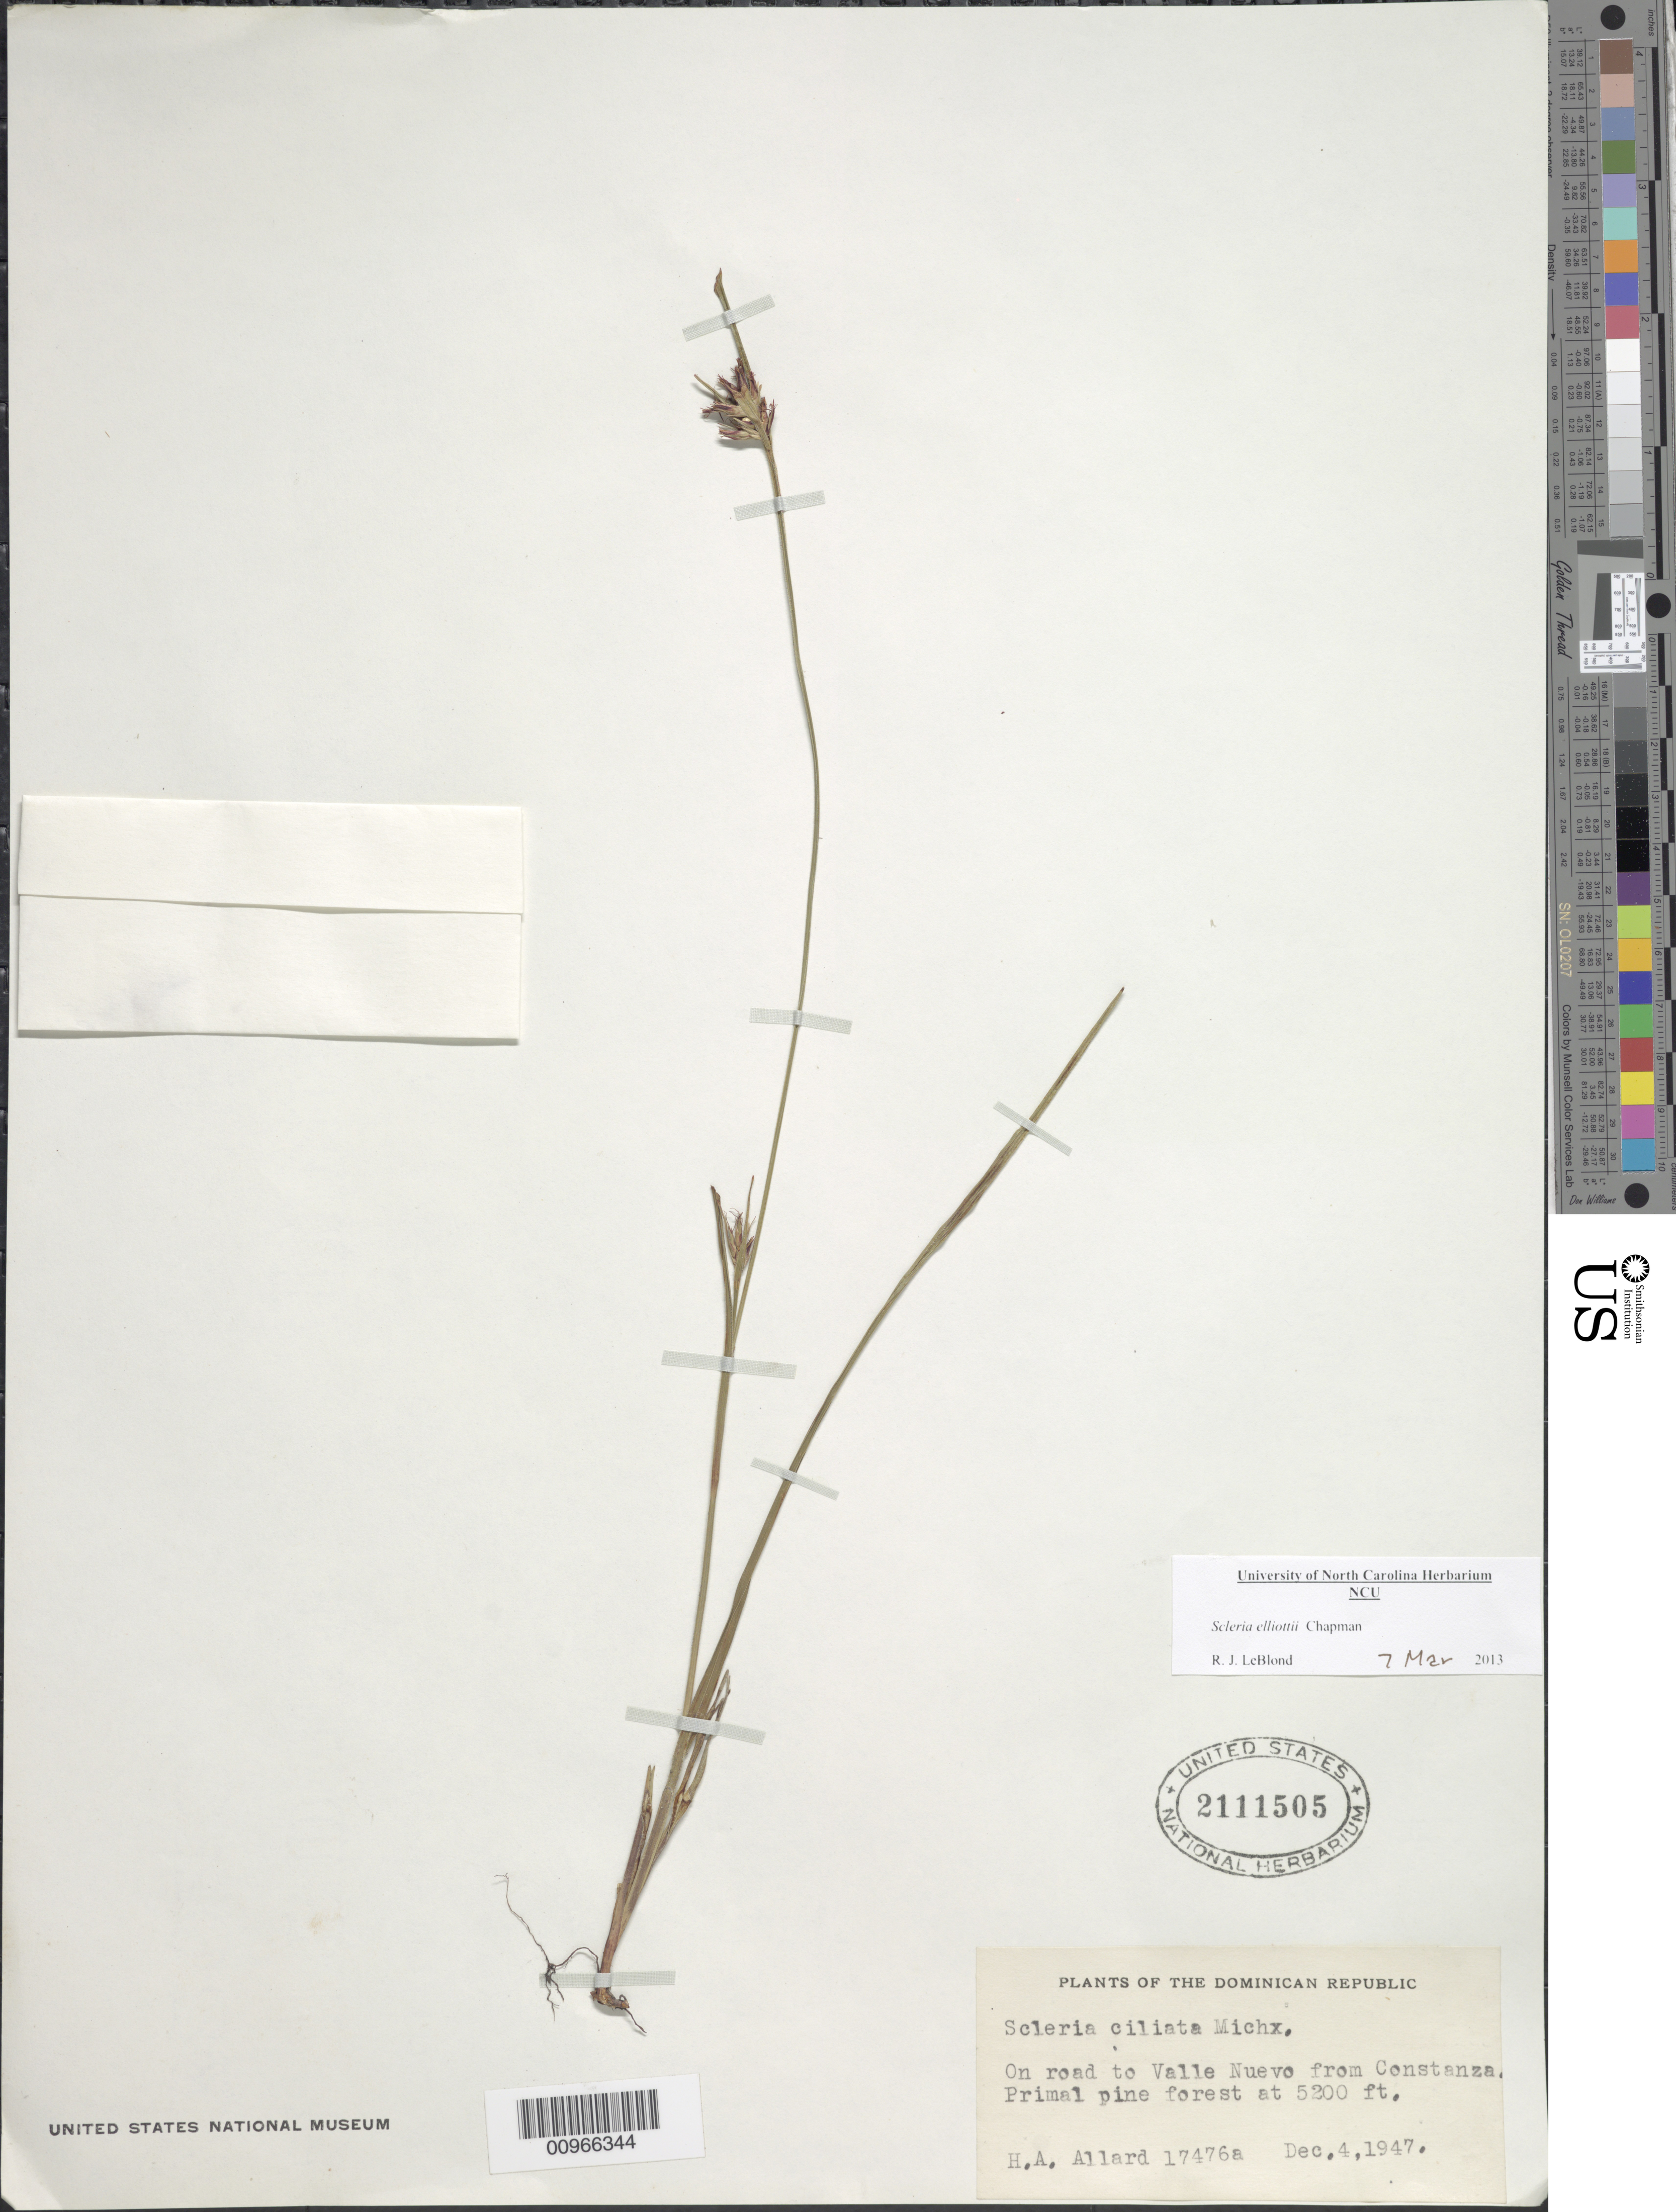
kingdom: Plantae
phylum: Tracheophyta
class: Liliopsida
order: Poales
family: Cyperaceae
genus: Scleria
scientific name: Scleria ciliata var. ciliata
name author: Michx.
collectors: H. A. Allard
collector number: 17476A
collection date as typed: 04 Dec 1947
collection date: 1947-12-04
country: Dominican Republic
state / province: La Vega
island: Hispaniola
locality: On road to Valle Nuevo from Constanza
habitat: Primal pine forest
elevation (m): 1585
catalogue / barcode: US 2111505